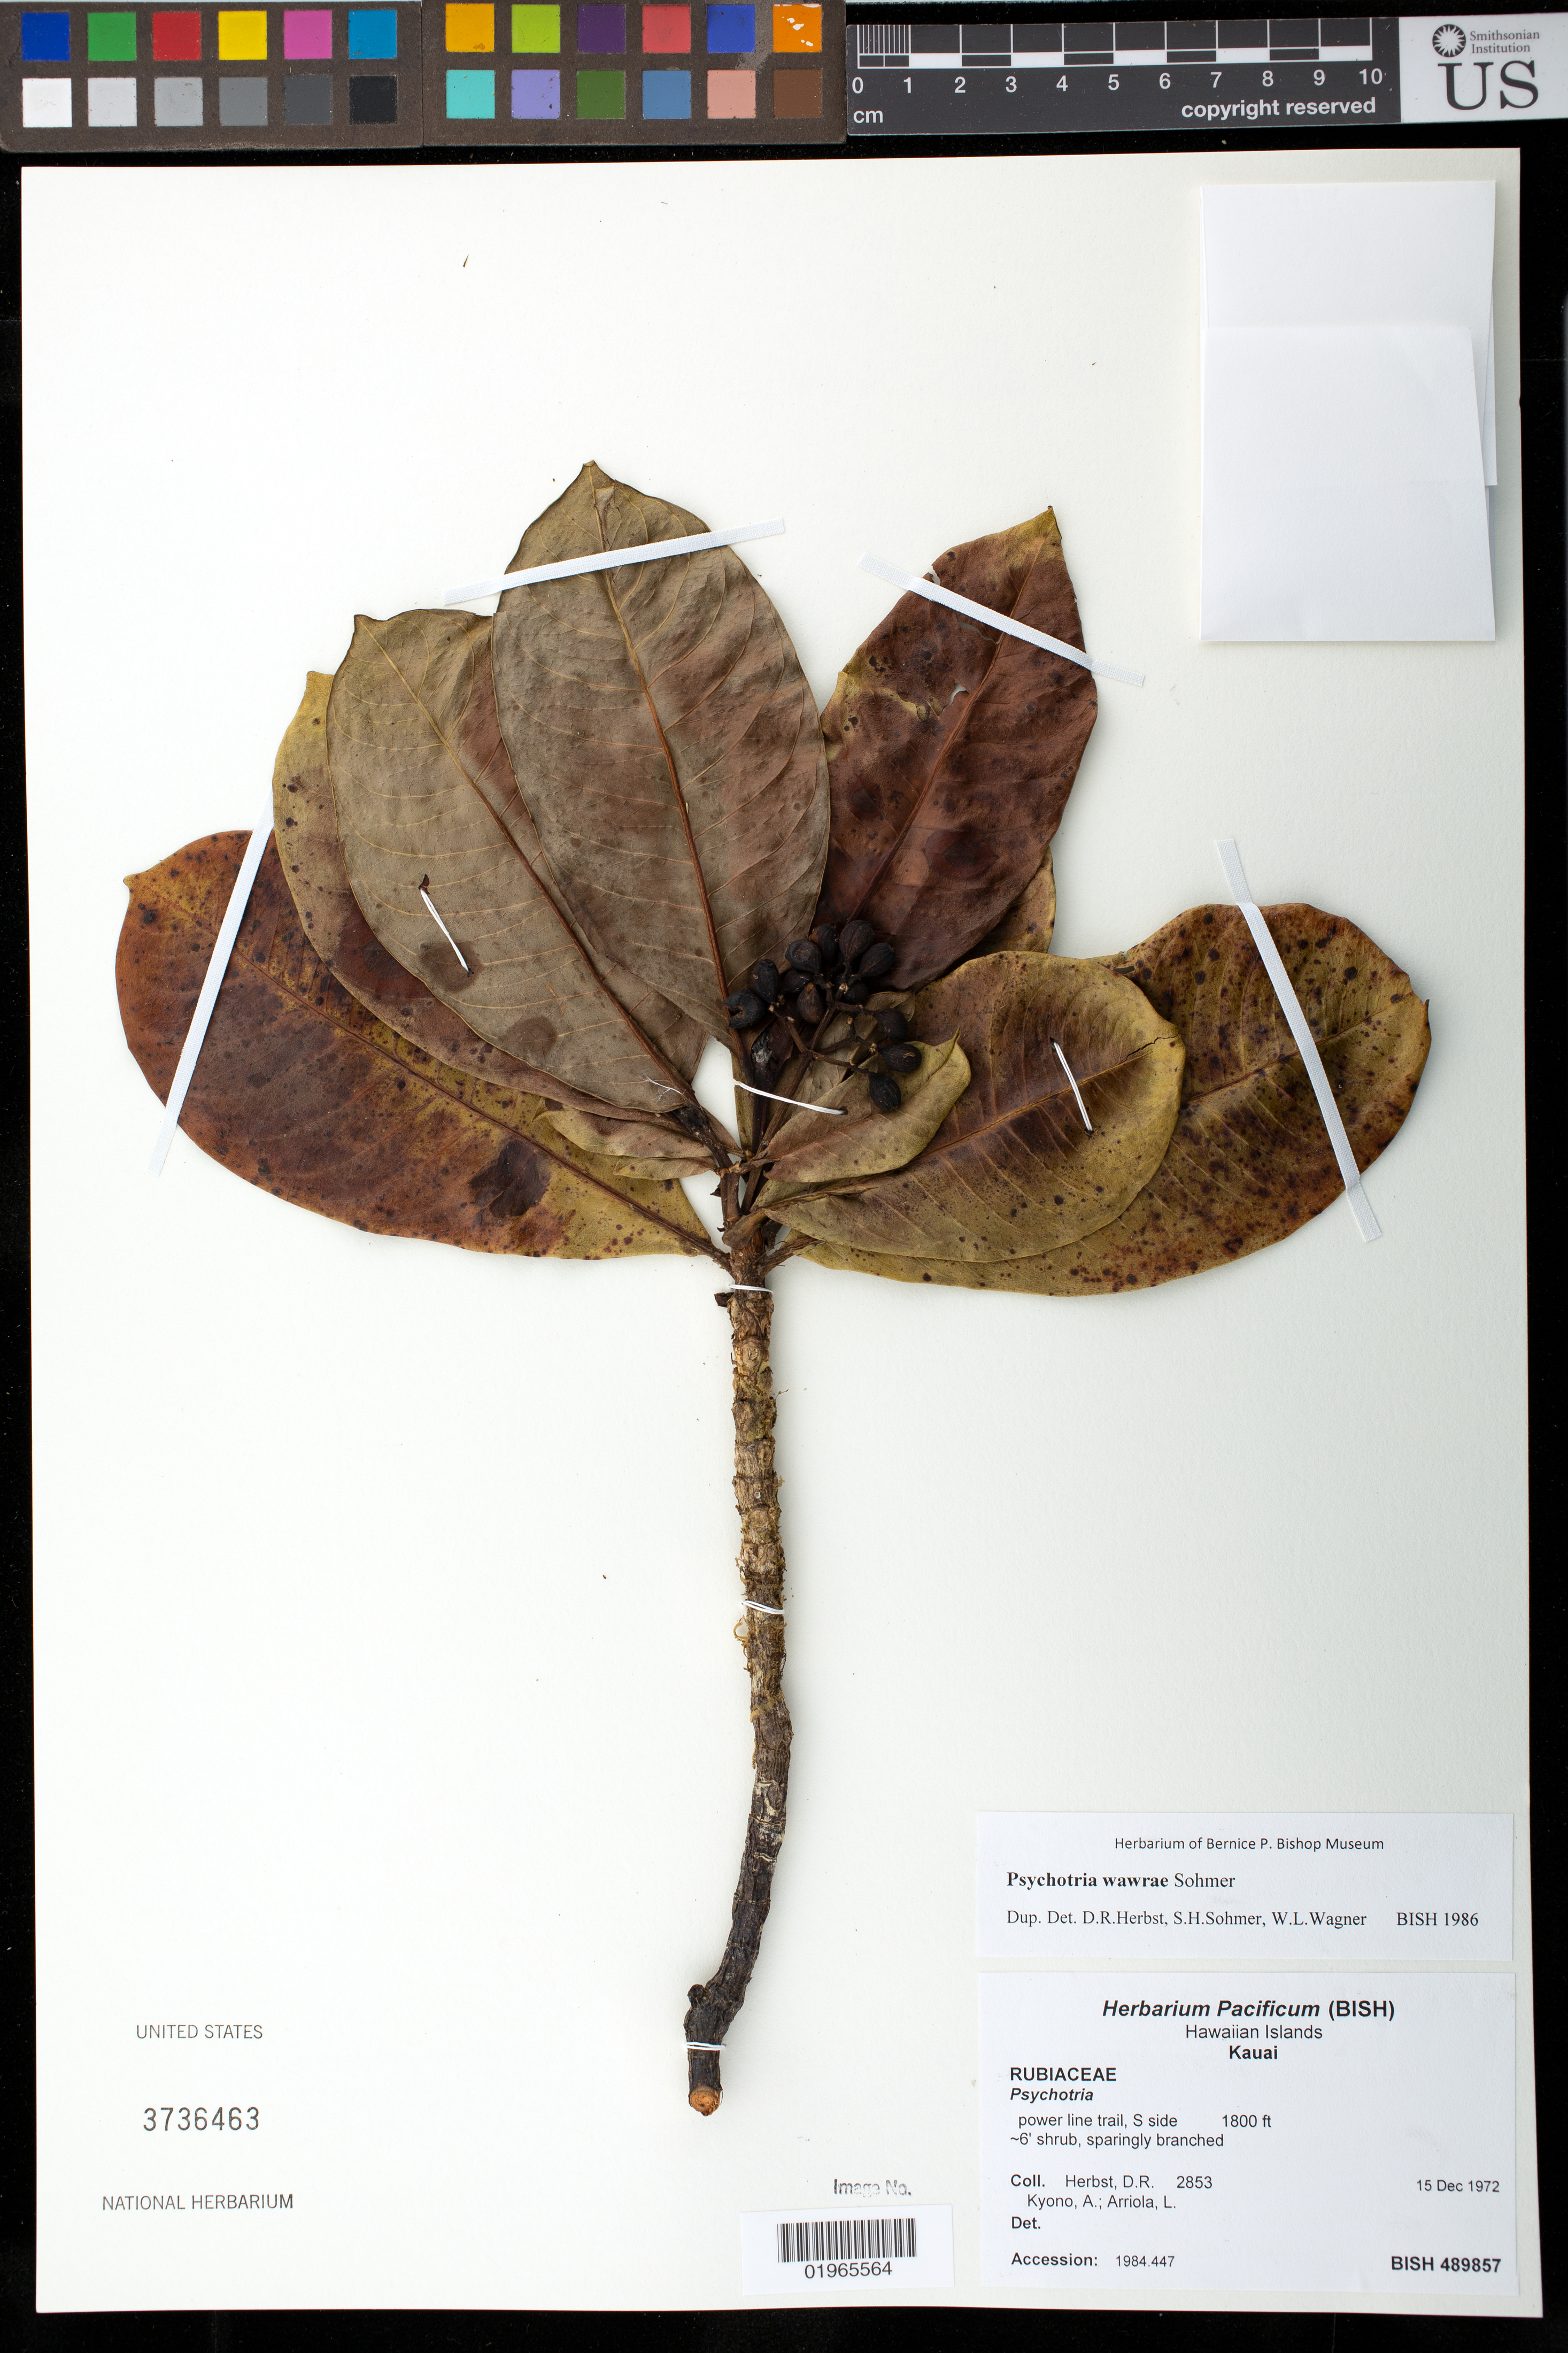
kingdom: Plantae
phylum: Tracheophyta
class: Magnoliopsida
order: Gentianales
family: Rubiaceae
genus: Psychotria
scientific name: Psychotria wawrae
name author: Sohmer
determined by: Herbst, D. R.; Sohmer, S. H.; Wagner, W. L.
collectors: D. R. Herbst, A. Kyono & L. Arrioila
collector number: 2853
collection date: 1972-12-15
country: United States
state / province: Hawaii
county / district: Kauai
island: Kaua'i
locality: Powerline trail, S side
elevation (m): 549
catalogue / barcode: US 3736463